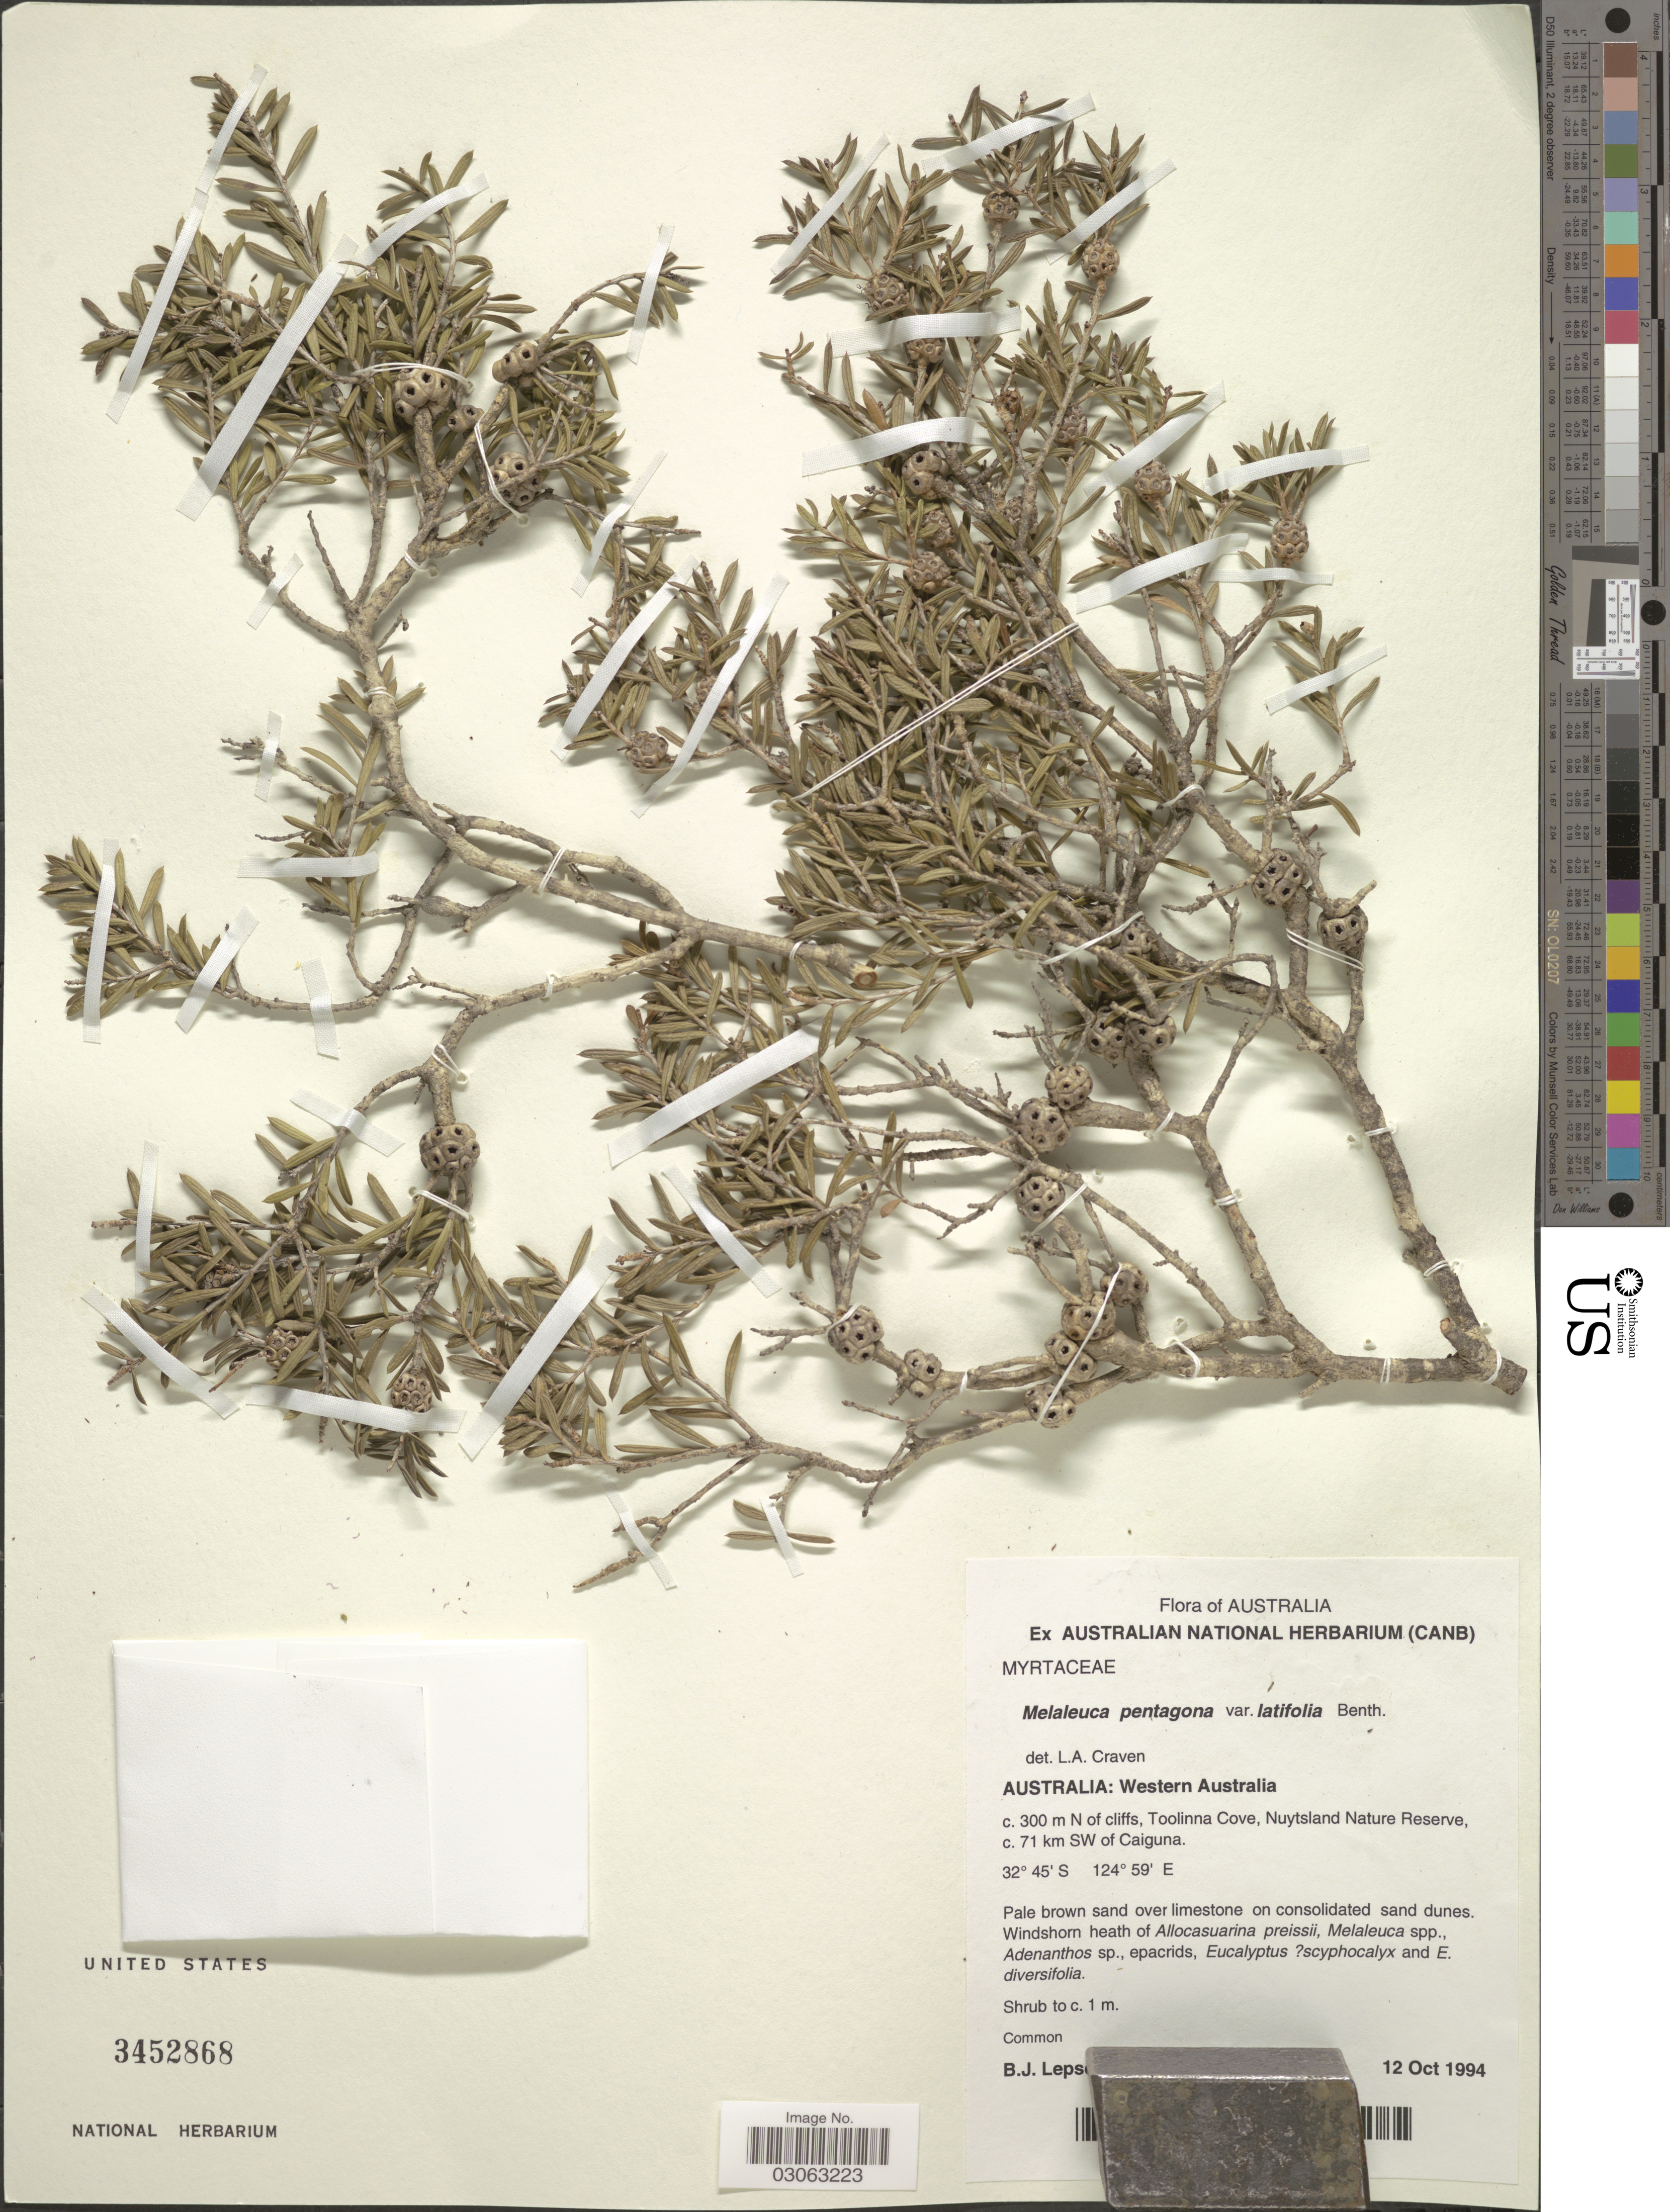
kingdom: Plantae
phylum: Tracheophyta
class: Magnoliopsida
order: Myrtales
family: Myrtaceae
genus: Melaleuca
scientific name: Melaleuca pentagona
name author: Labill.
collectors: B. Lepschi & Collector illegible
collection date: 1994-10-12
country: Australia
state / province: Western Australia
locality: C. 300 m N of cliffs, Toolinna Cove, Nuytsland Nature Reserve, c. 71 km SW of Caiguna.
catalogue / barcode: US 3452868